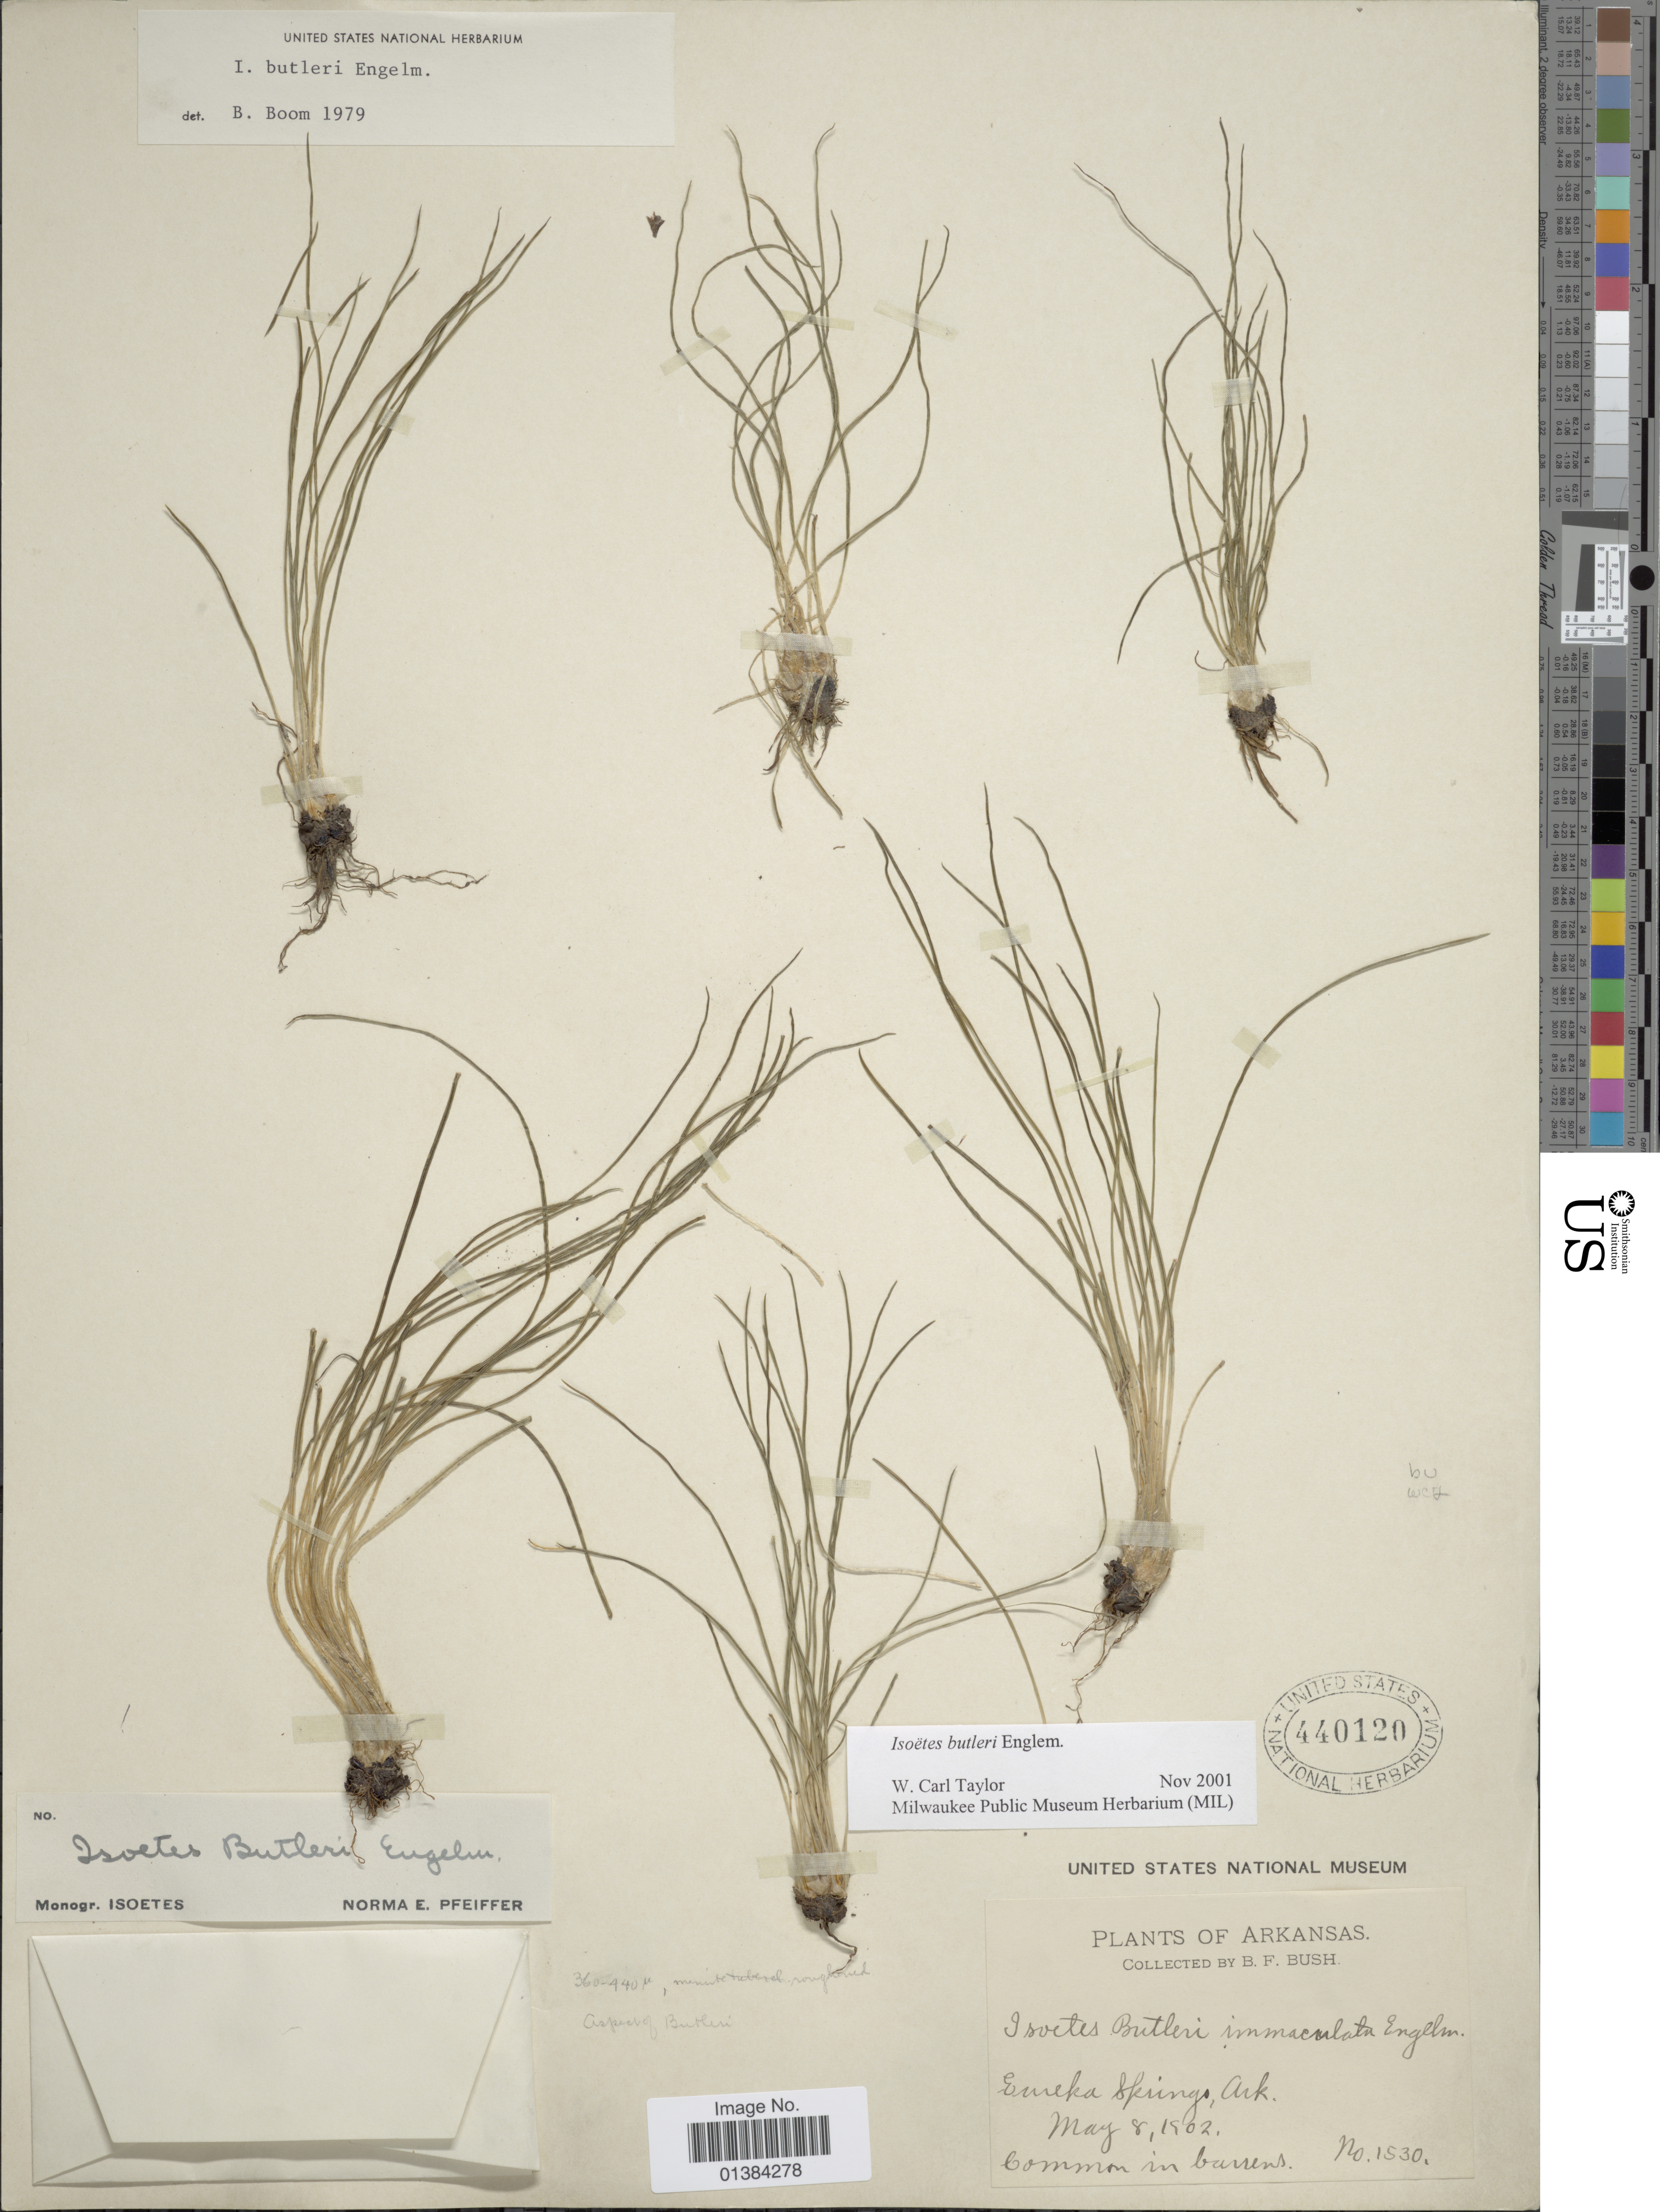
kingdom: Plantae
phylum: Tracheophyta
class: Lycopodiopsida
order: Isoetales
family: Isoetaceae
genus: Isoetes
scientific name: Isoetes butleri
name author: Engelm.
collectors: B. F. Bush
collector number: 1530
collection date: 1902-05-08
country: United States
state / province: Arkansas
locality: Eureka Springs, Ark.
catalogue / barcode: US 440120